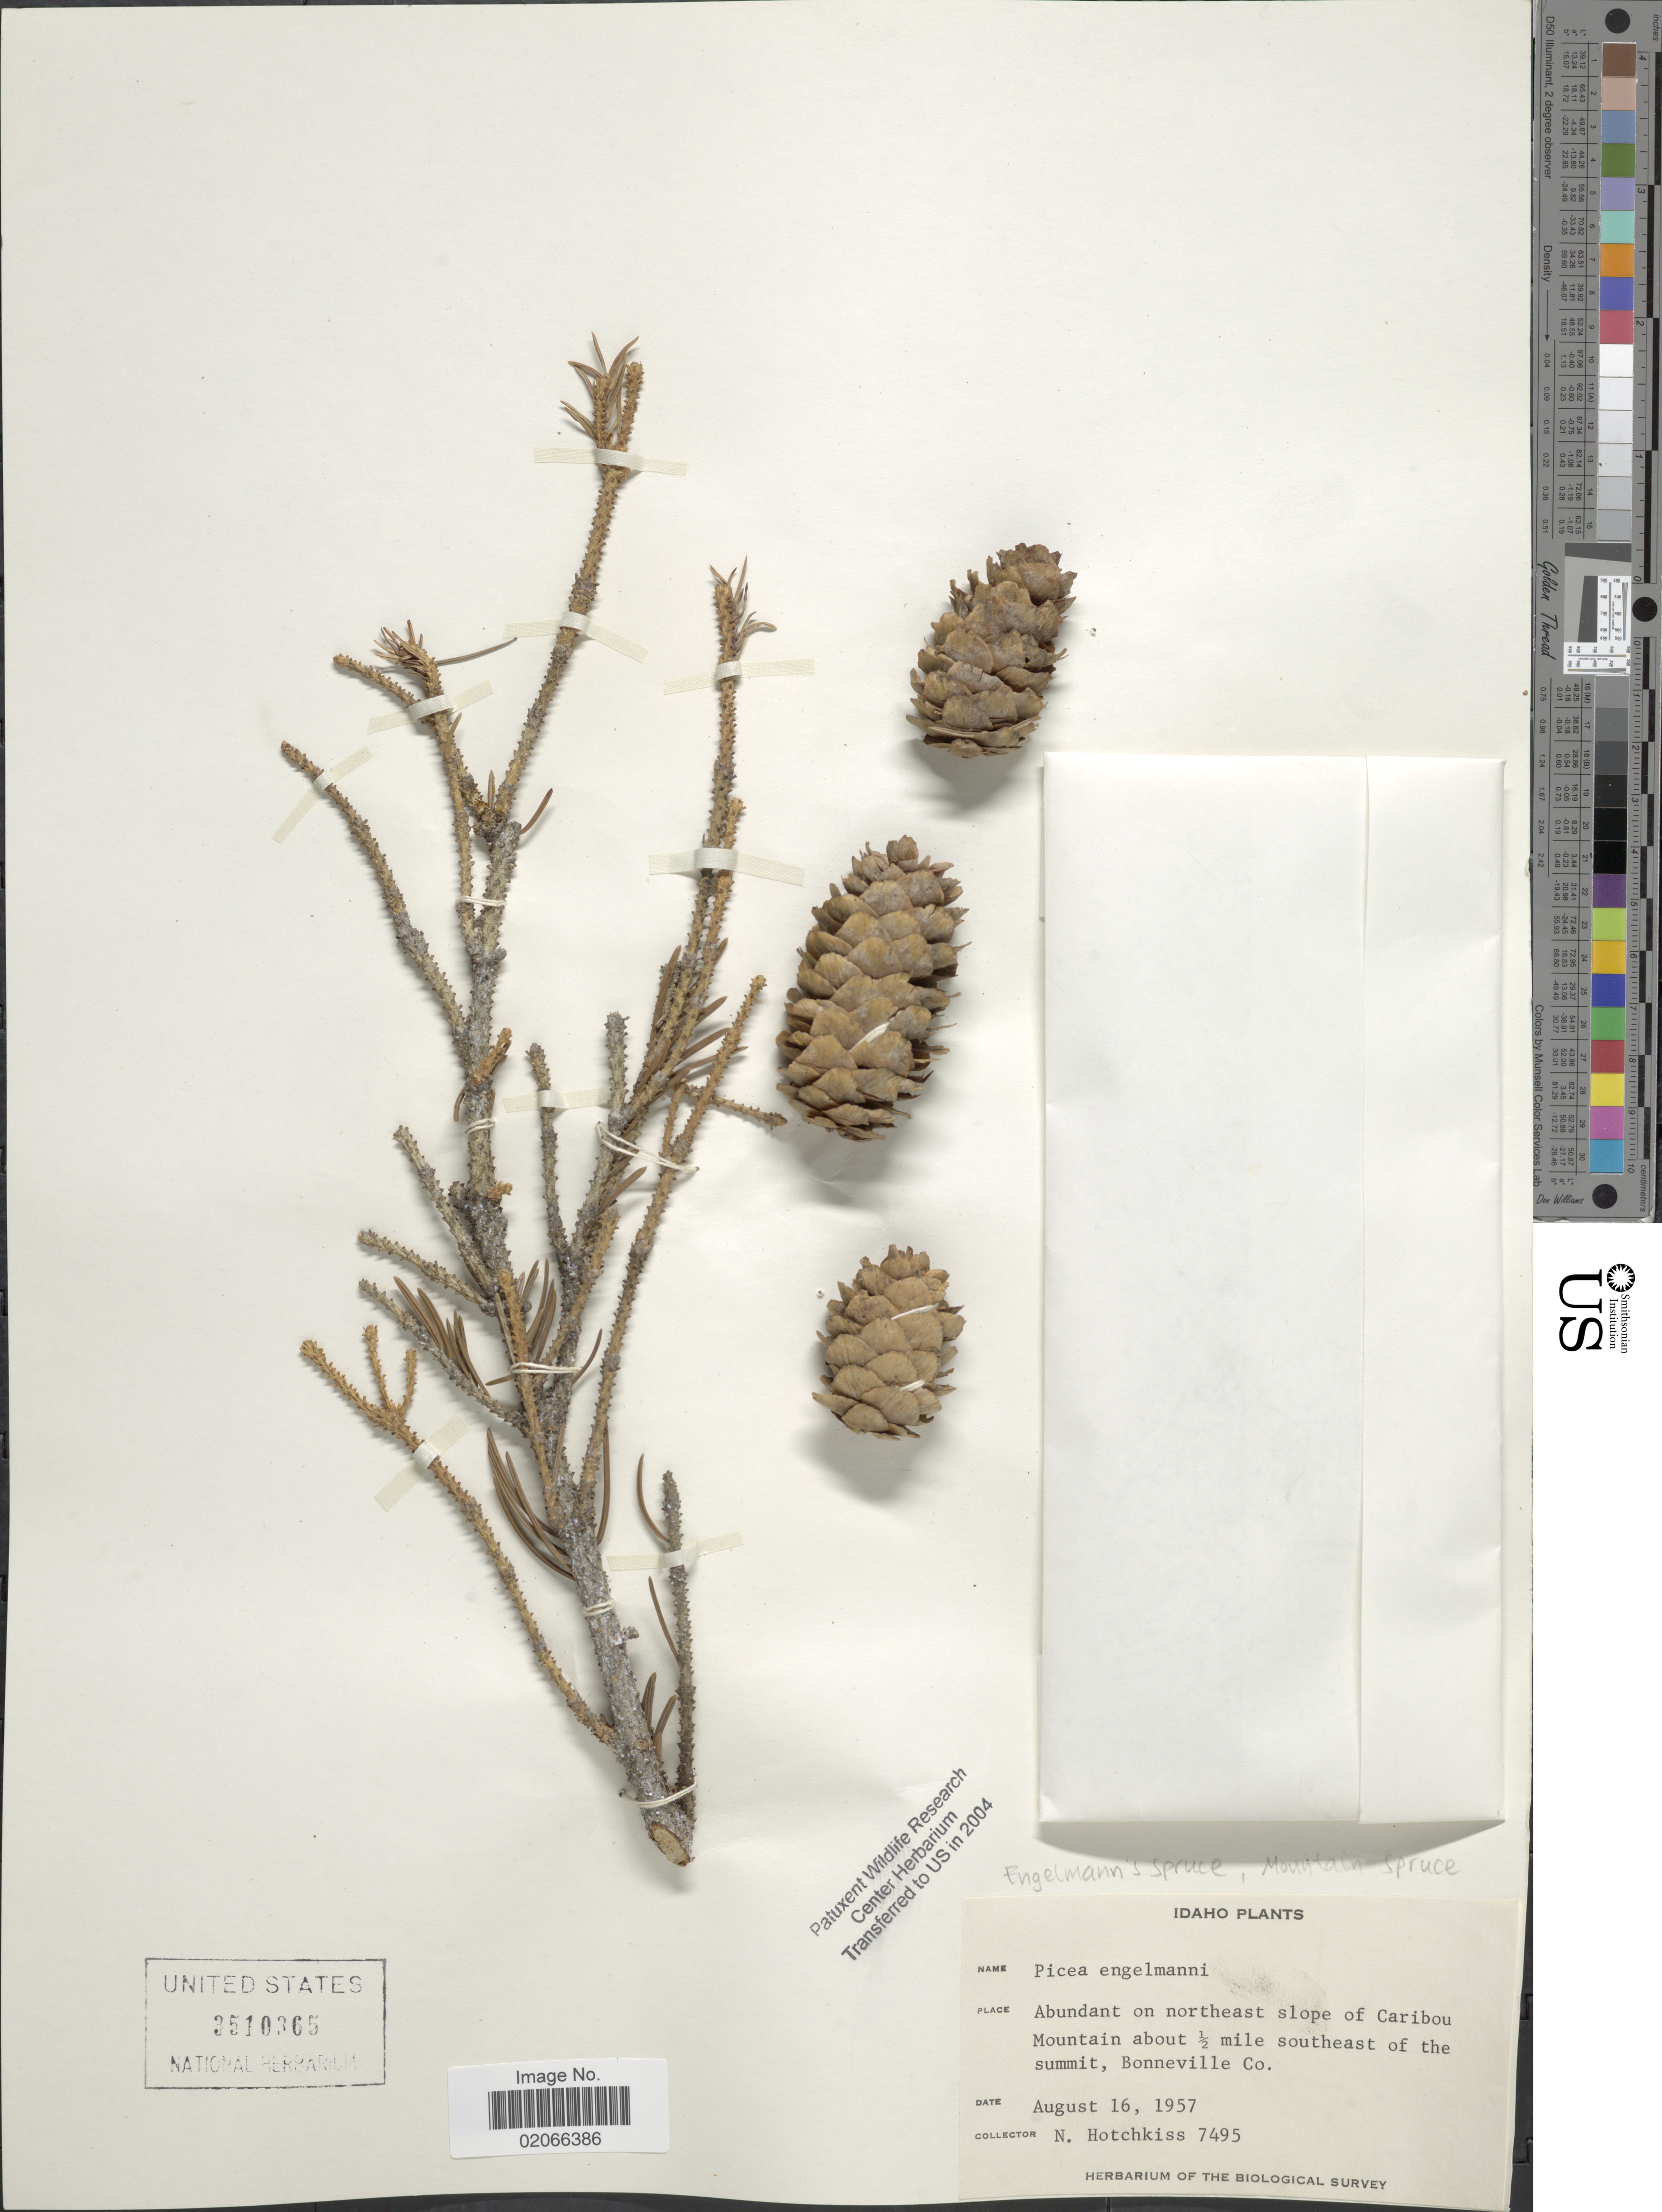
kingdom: Plantae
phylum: Tracheophyta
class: Pinopsida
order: Pinales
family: Pinaceae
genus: Picea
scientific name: Picea engelmannii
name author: Parry ex Engelm.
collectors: N. Hotchkiss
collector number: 7495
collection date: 1957-08-16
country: United States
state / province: Idaho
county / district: Bonneville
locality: Abundant on northeast slopes of Caribou Mountain about 1/2 mile southeast of the summit, Bonneville Co.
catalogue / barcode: US 3510365